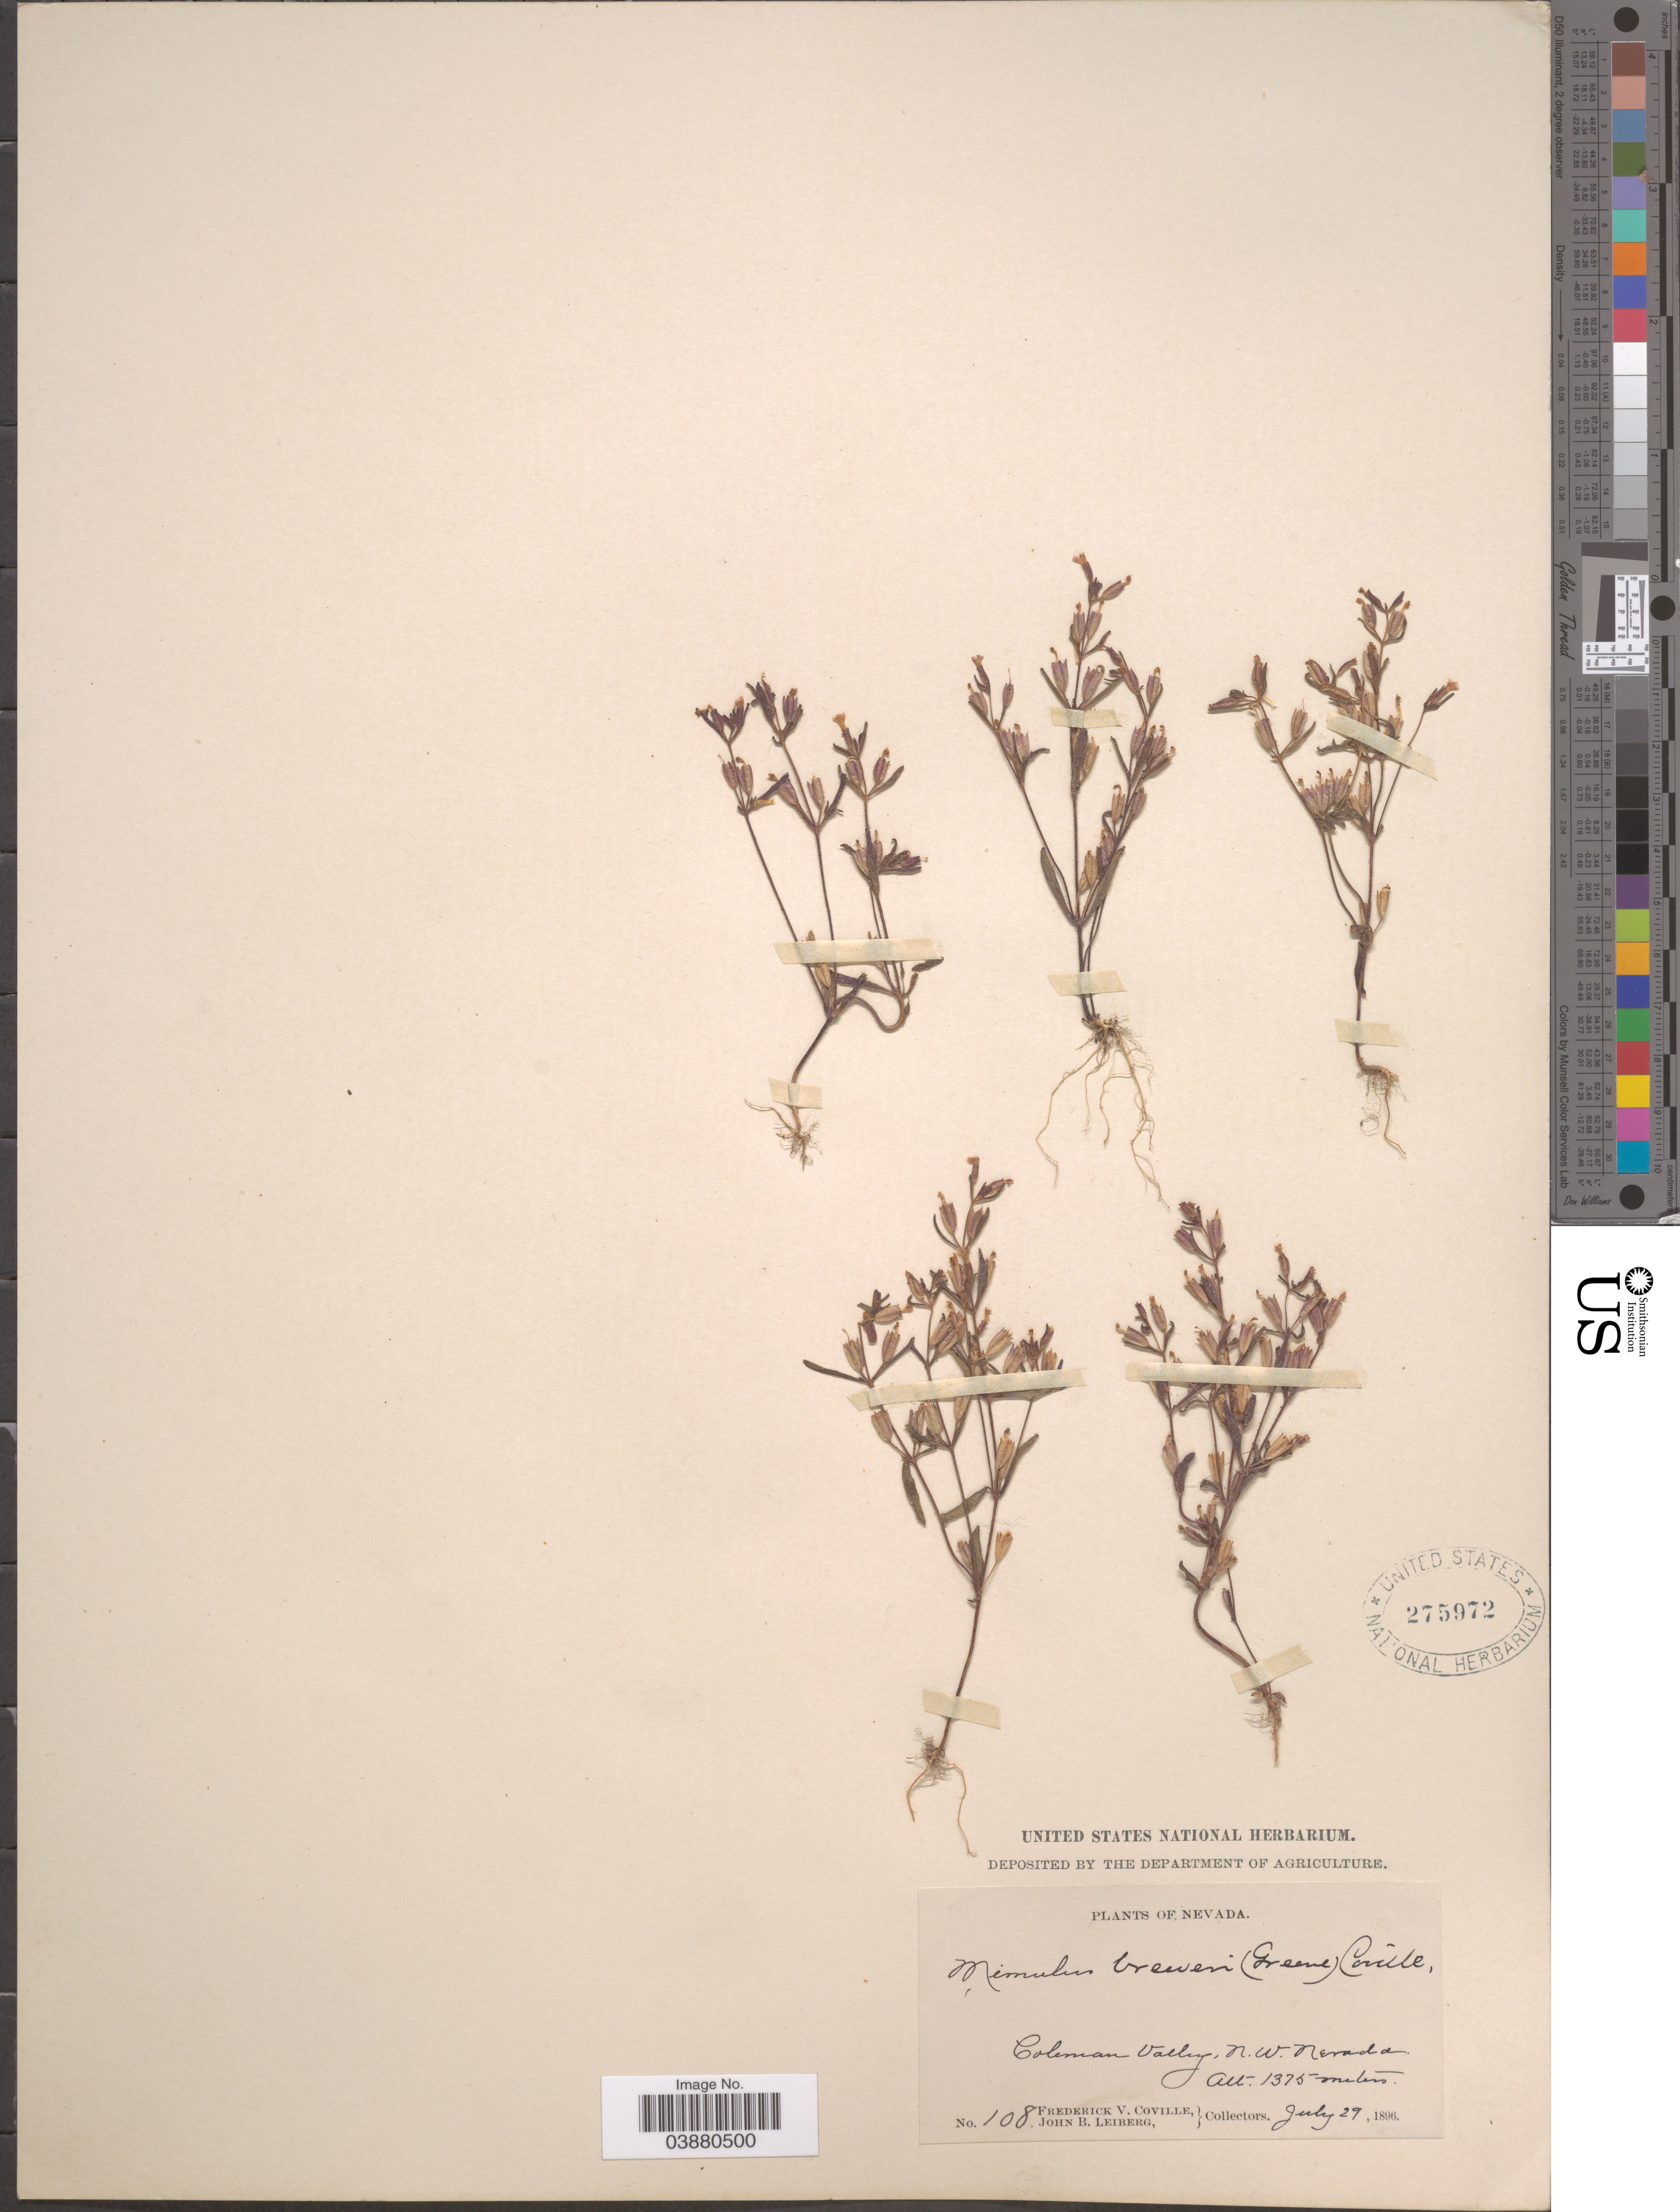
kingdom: Plantae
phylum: Tracheophyta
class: Magnoliopsida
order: Lamiales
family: Phrymaceae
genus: Mimulus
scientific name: Mimulus breweri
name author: (Greene) Coville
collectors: F. V. Coville & J. B. Leiberg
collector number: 108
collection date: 1896-07-27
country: United States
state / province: Nevada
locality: Coleman Valley, N.W. Nevada.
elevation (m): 1375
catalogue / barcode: US 275972